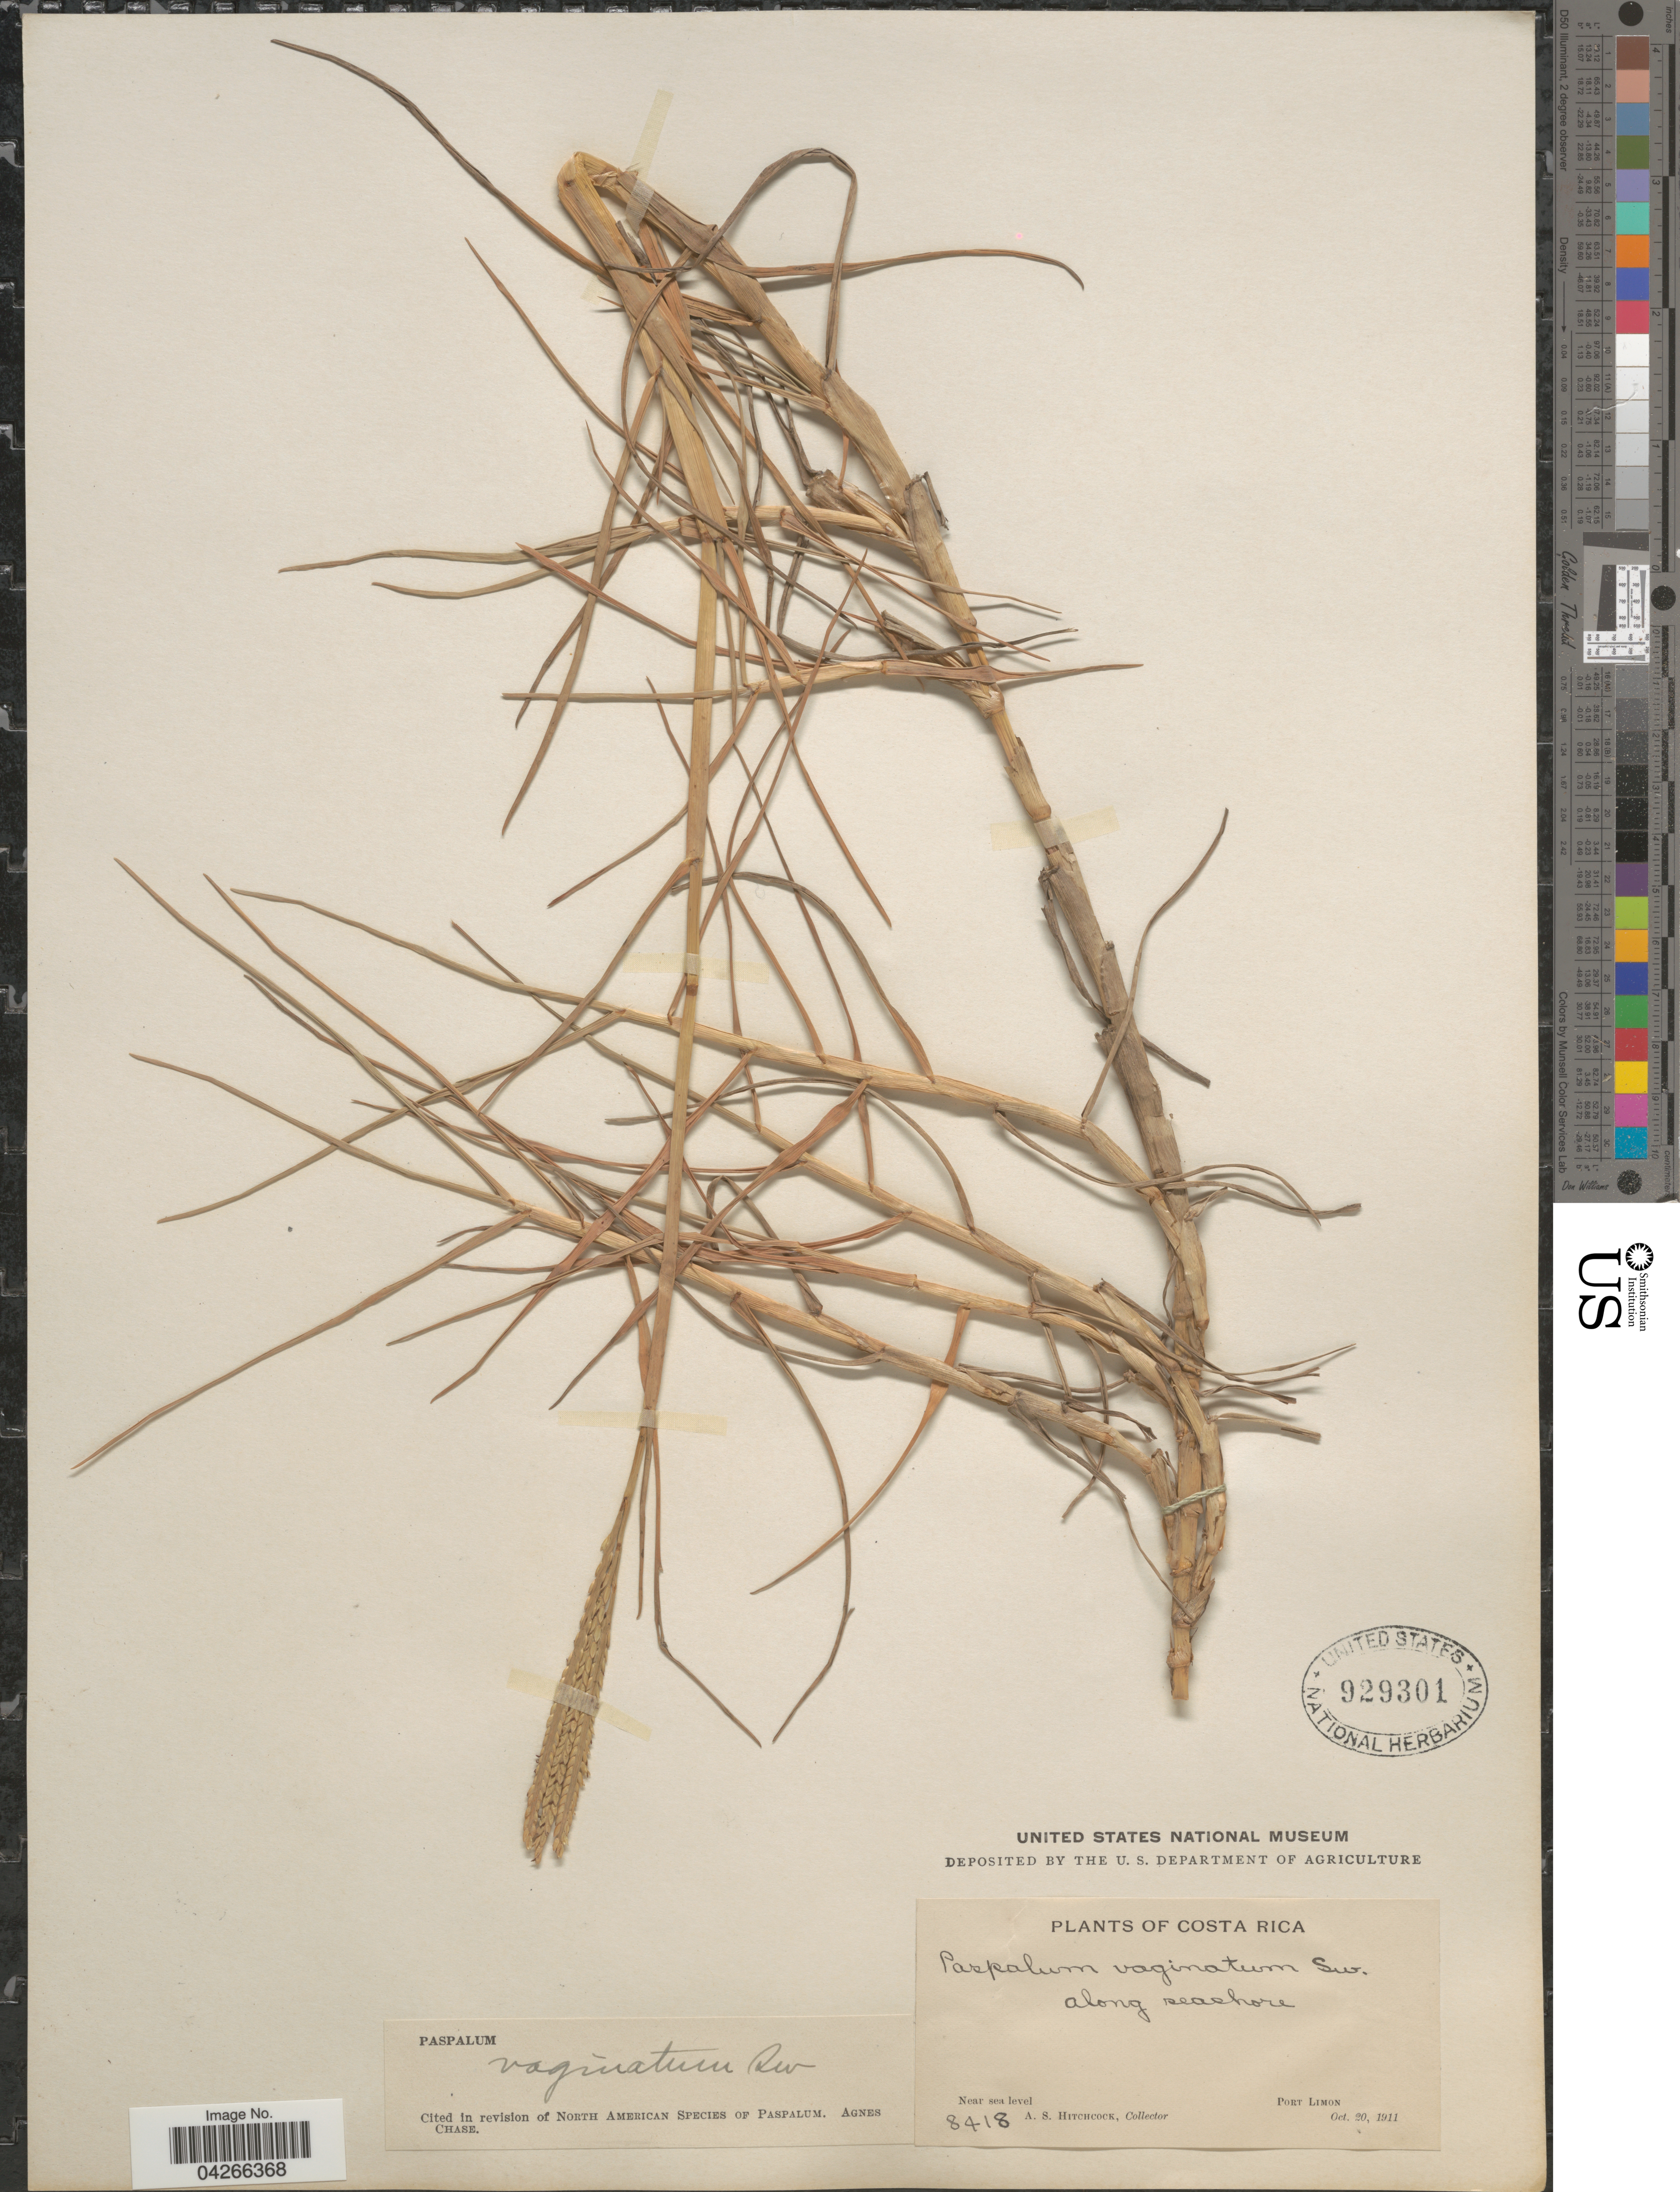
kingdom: Plantae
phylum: Tracheophyta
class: Liliopsida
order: Poales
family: Poaceae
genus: Paspalum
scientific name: Paspalum distichum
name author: L.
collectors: A. S. Hitchcock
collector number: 8418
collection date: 1911-10-20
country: Costa Rica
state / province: Limón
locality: Along seashore. Port Limon.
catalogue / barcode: US 929301